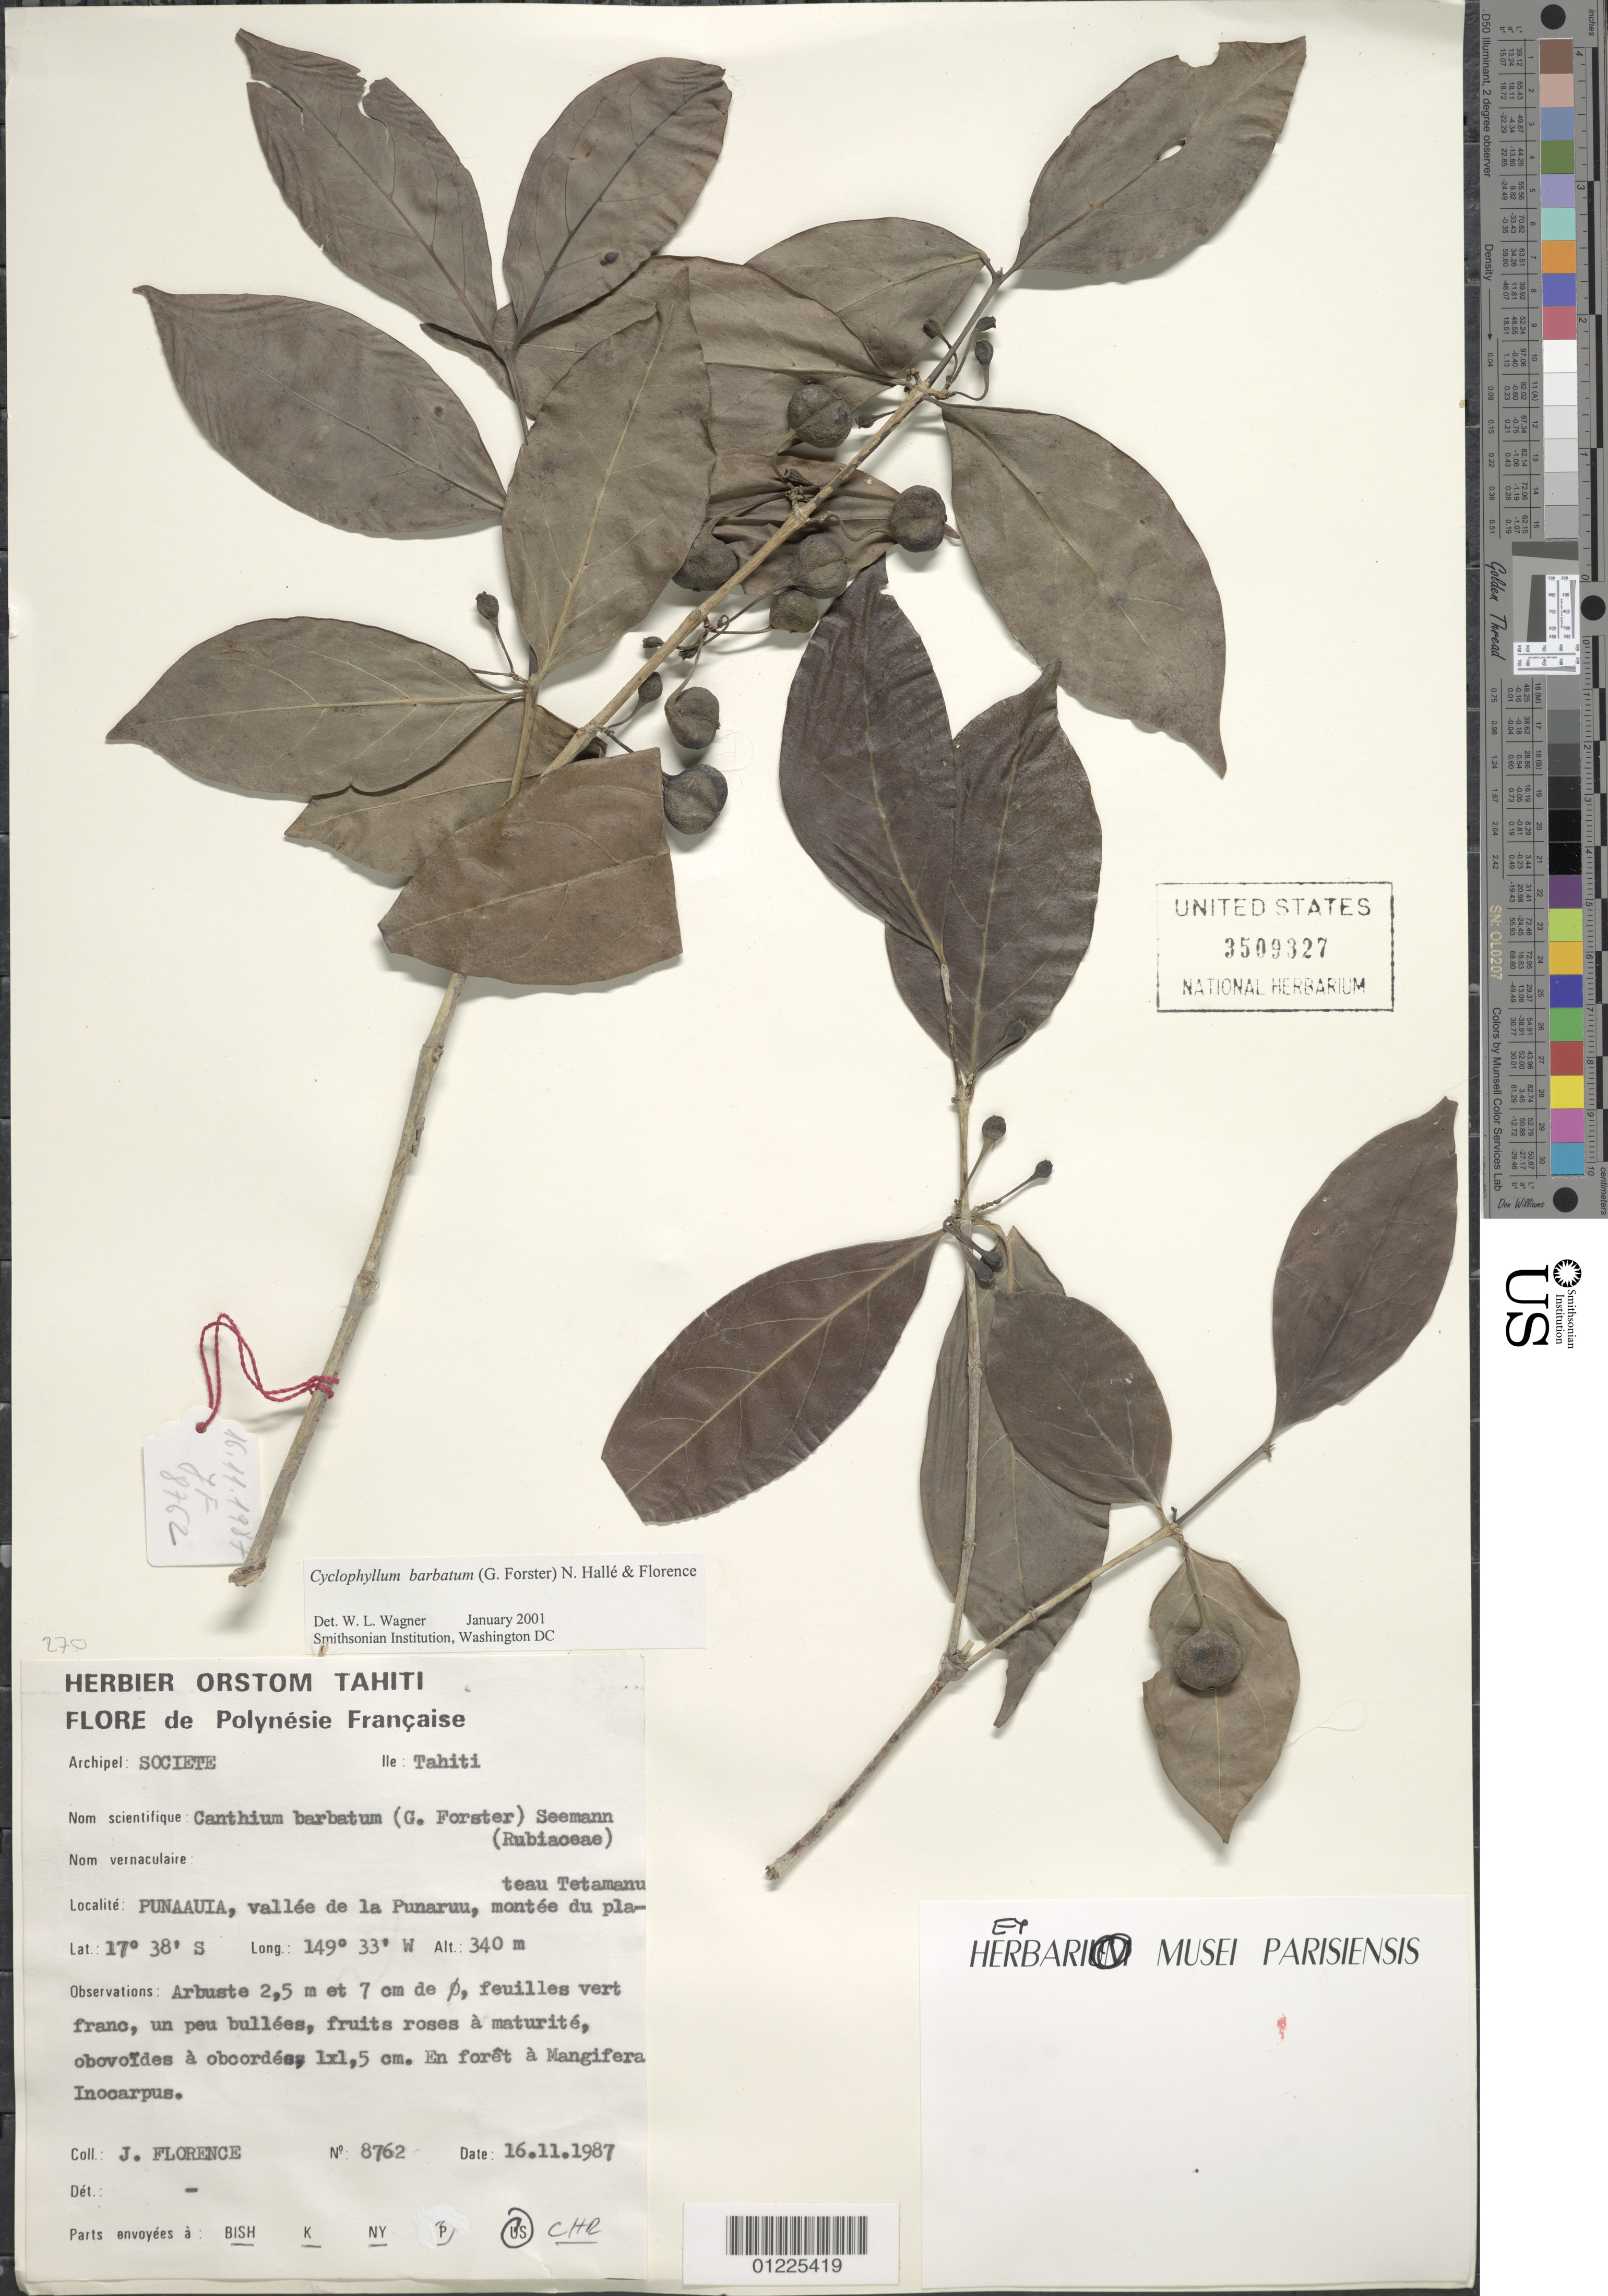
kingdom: Plantae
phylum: Tracheophyta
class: Magnoliopsida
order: Gentianales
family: Rubiaceae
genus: Cyclophyllum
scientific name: Cyclophyllum barbatum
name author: (G. Forst.) N. Hallé & J. Florence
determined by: Wagner, W. L., (BOT), Smithsonian Institution - National Museum of Natural History (UNITED STATES)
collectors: J. Florence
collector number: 8762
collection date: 1984-11-16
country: French Polynesia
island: Tahiti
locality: Punaauia, Punaruu Valley, Tetamanu plateau.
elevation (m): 340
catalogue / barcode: US 3509327